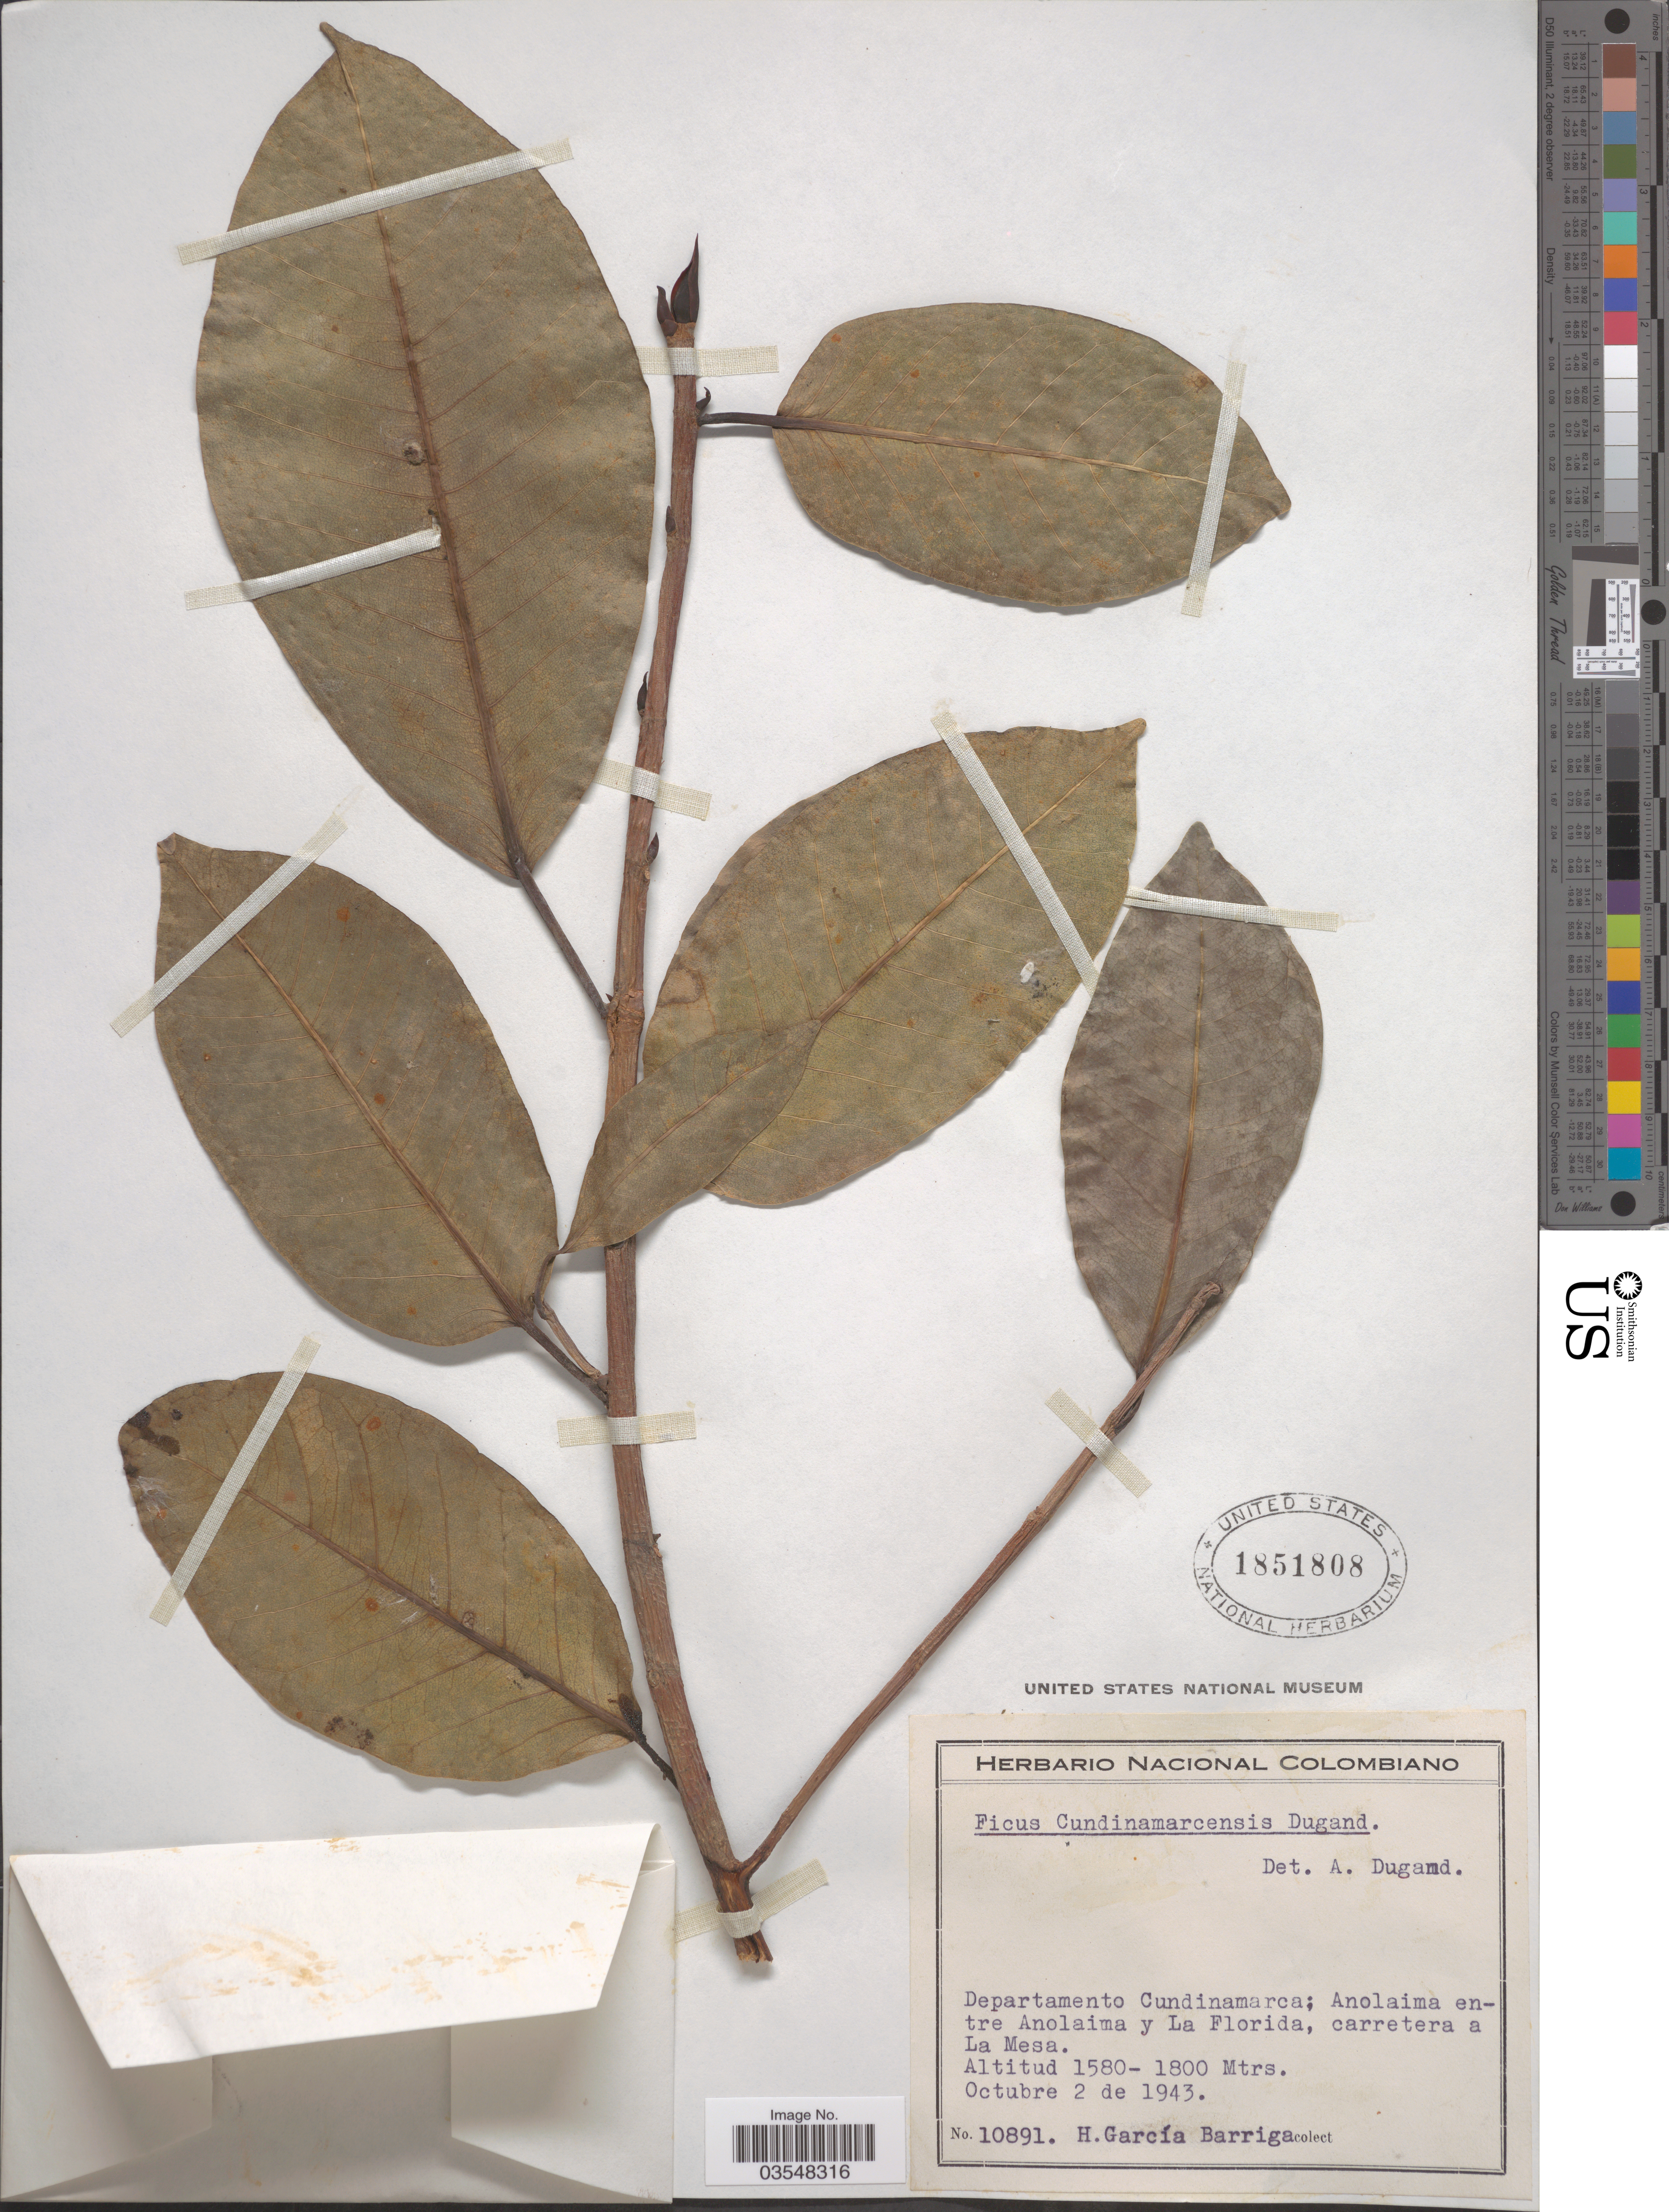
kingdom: Plantae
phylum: Tracheophyta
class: Magnoliopsida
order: Rosales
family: Moraceae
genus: Ficus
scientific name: Ficus cundinamarcensis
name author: Dugand G.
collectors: H. García Barriga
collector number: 10891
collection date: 1943-10-02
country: Colombia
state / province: Cundinamarca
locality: Departamento Cundinamarca; Anolaima entre Anolaima y La Florida, carretera a La Mesa.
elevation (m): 1580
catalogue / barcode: US 1851808